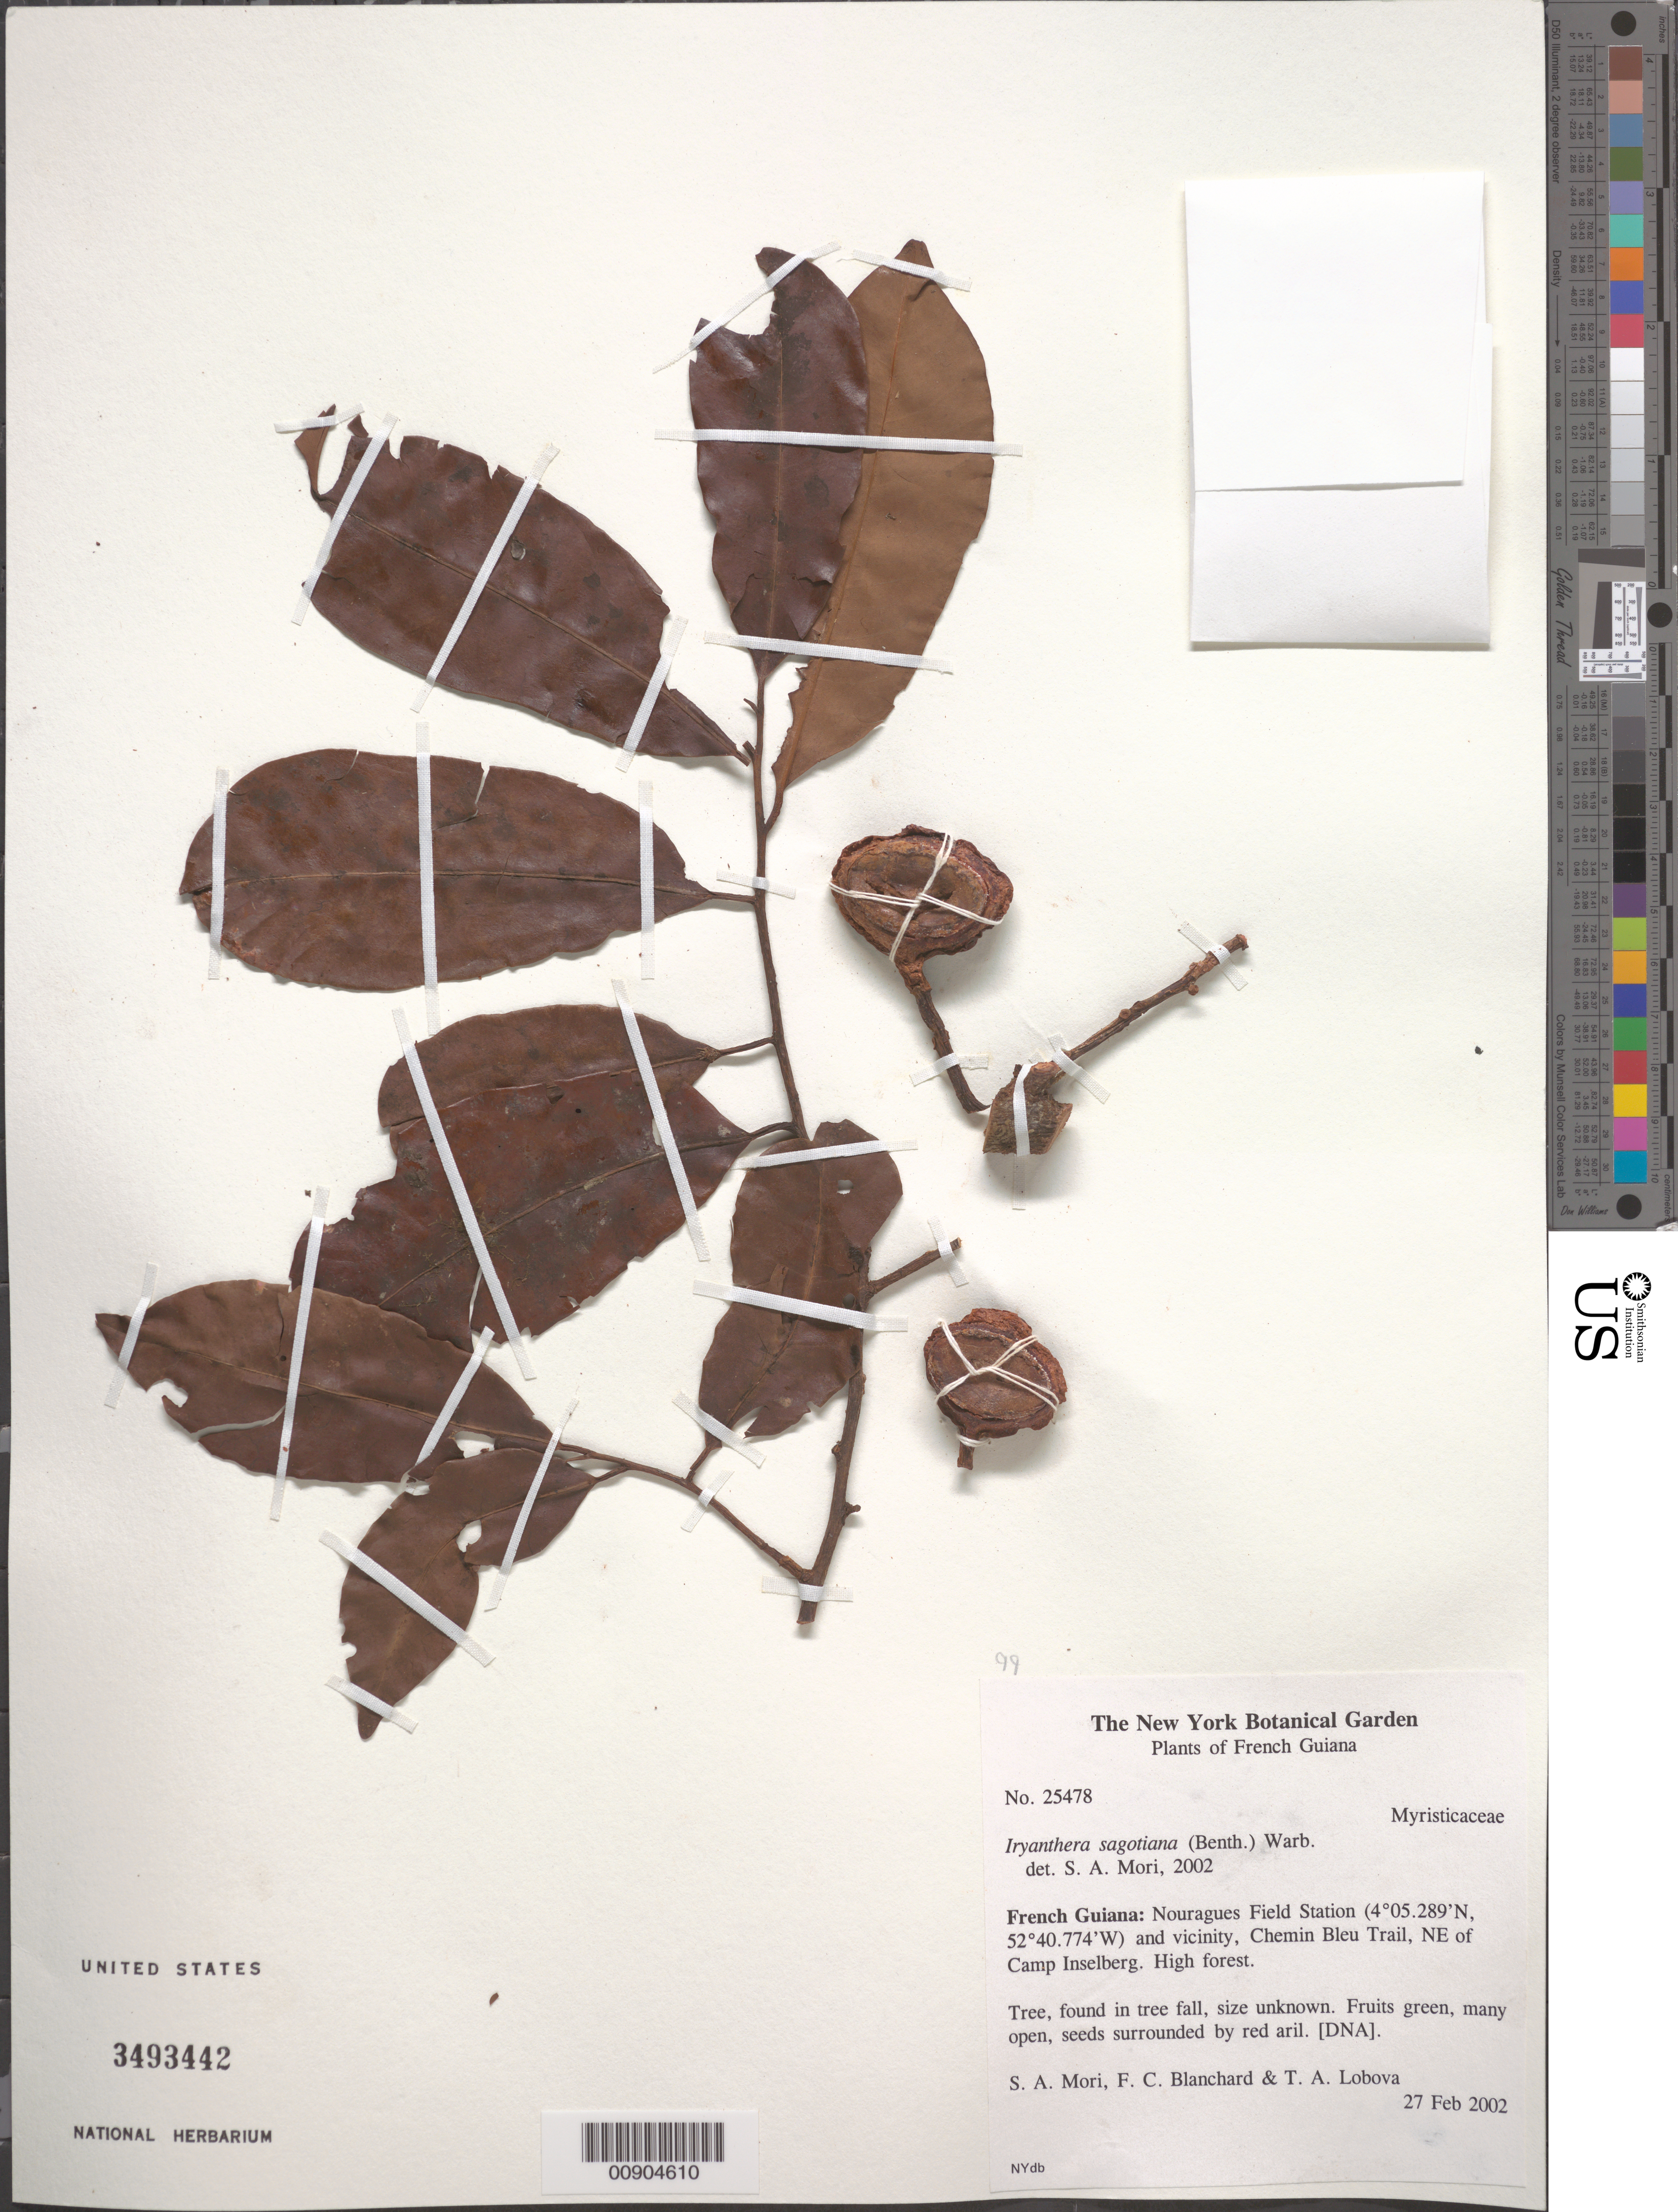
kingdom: Plantae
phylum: Tracheophyta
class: Magnoliopsida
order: Magnoliales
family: Myristicaceae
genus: Iryanthera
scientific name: Iryanthera sagotiana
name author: (Benth.) Warb.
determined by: Mori, Scott A.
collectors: S. Mori, F. Blanchard & T. Lobova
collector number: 25478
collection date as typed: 27-Feb-02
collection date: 2002-02-27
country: French Guiana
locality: Nouragues Field Station, Chemin Bleu Trail, NE of Camp Inselberg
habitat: High forest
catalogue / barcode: US 3493442